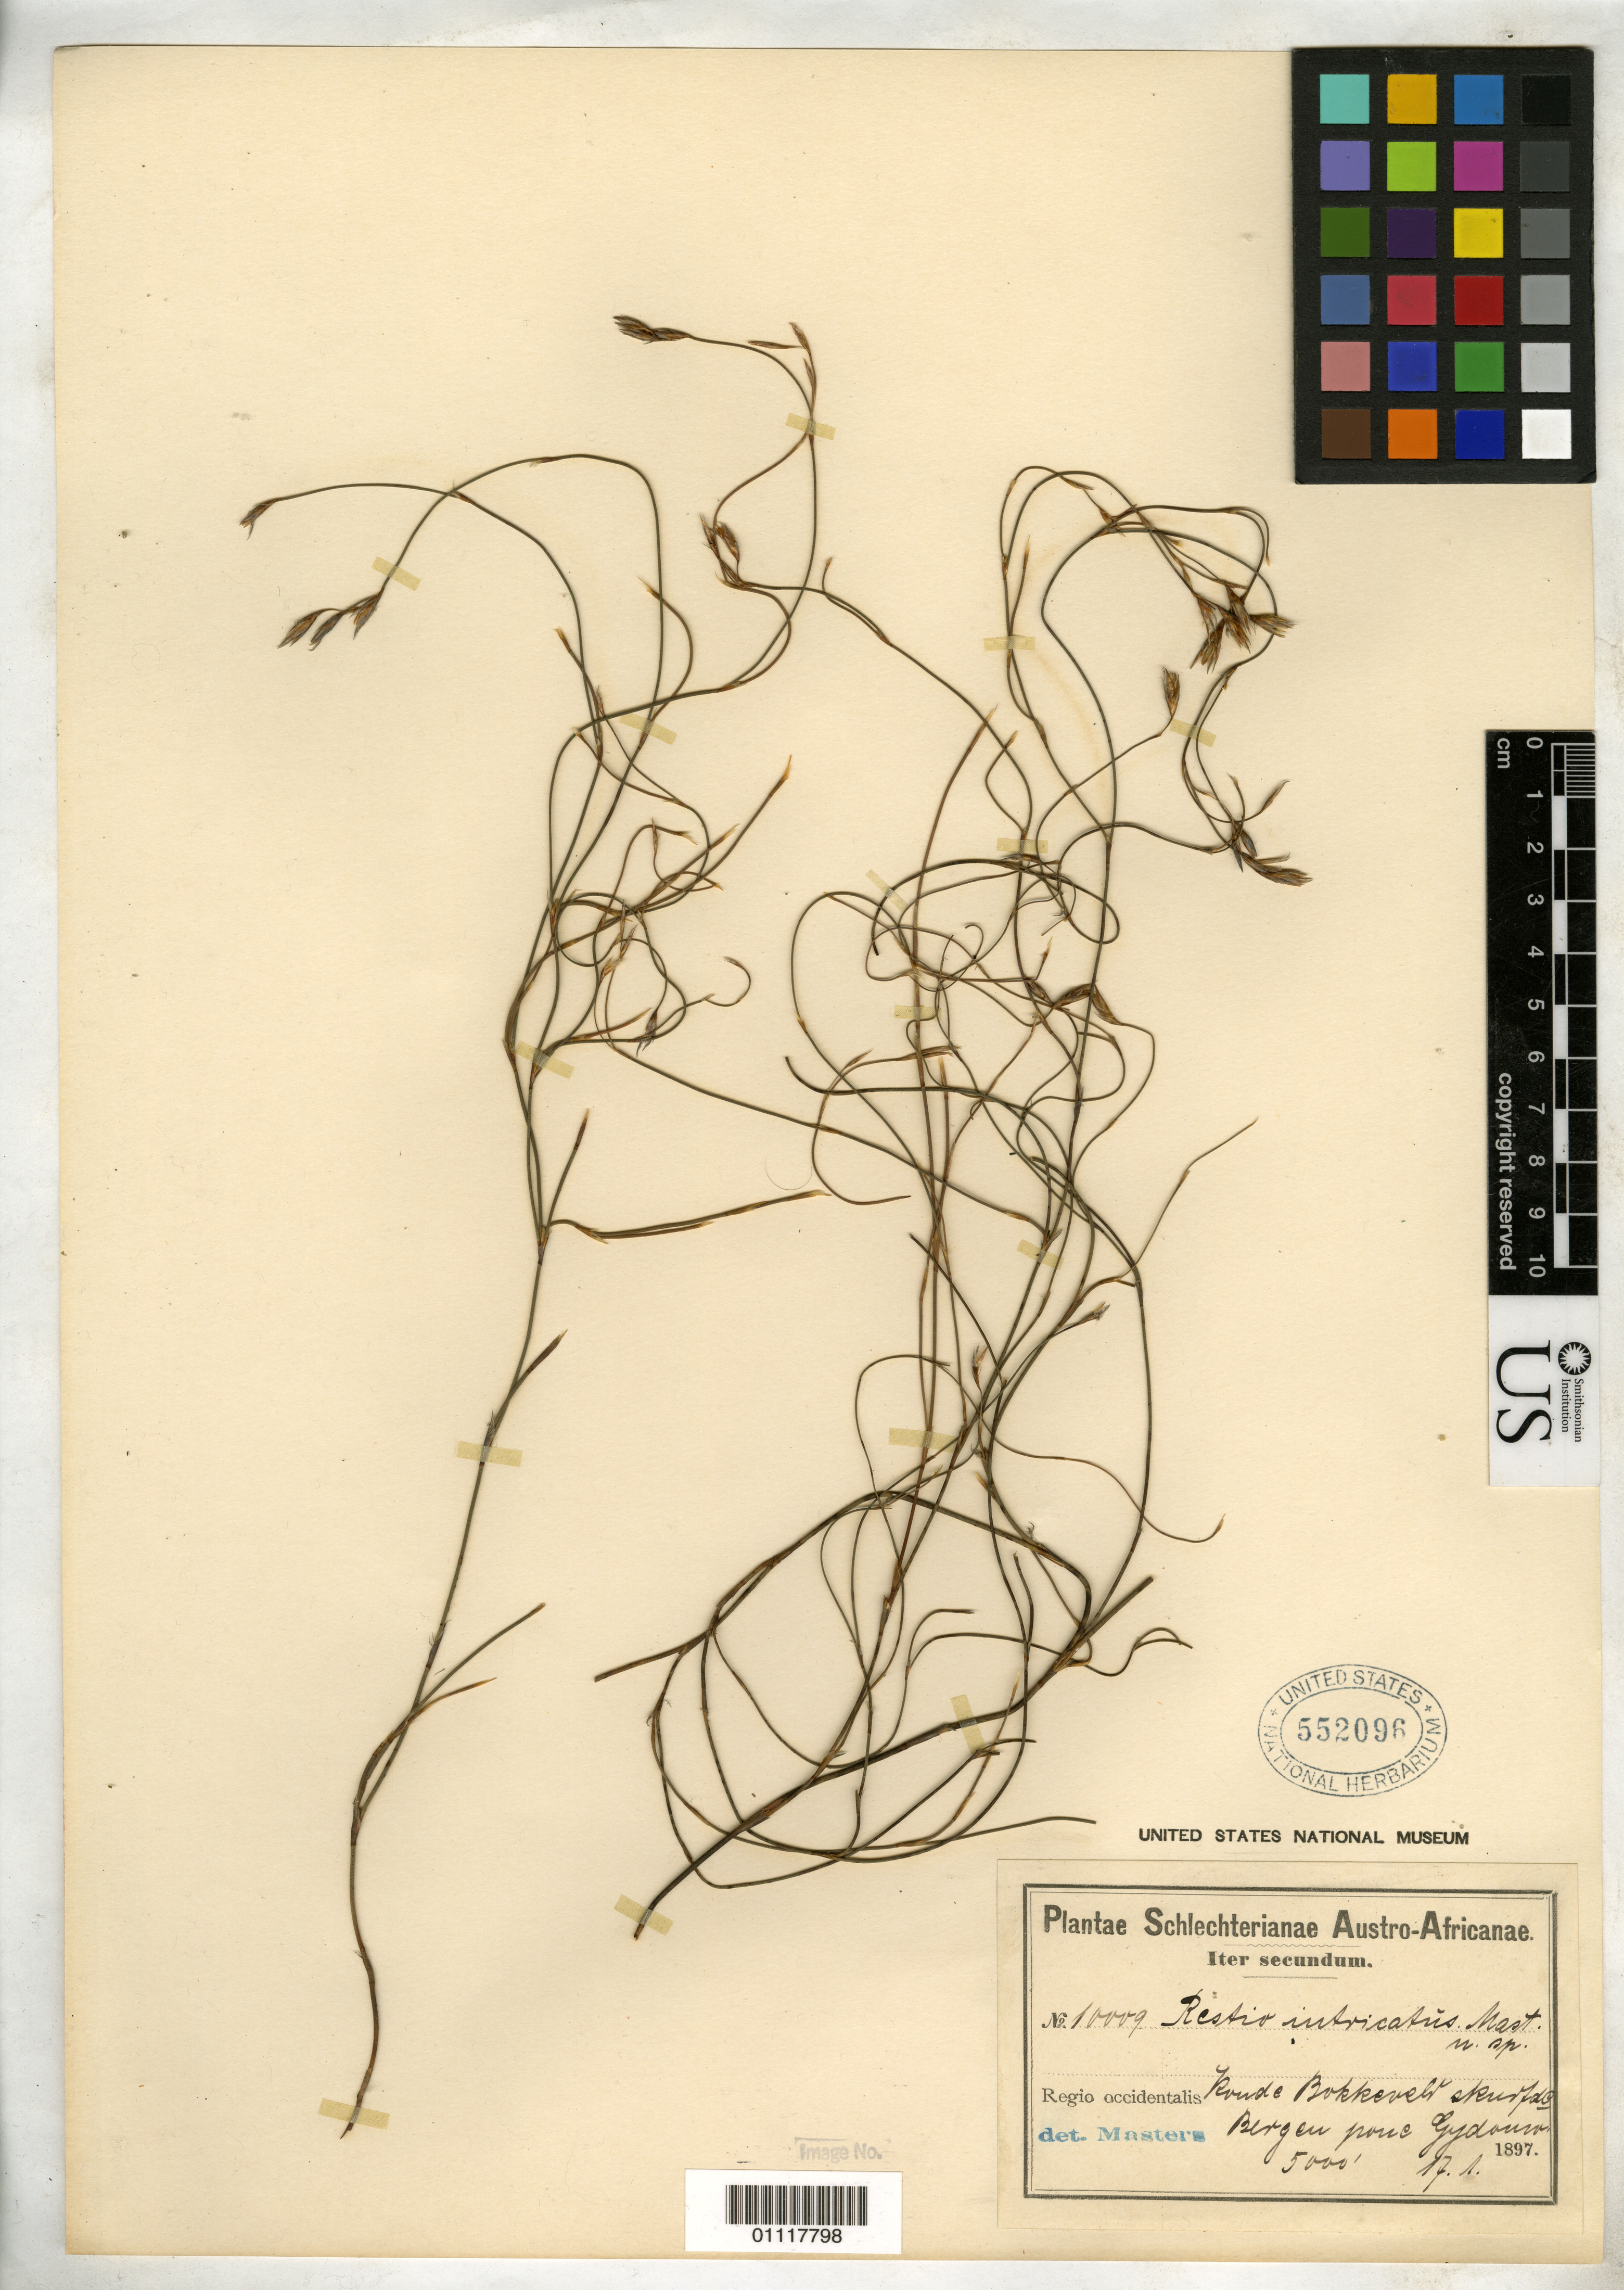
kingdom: Plantae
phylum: Tracheophyta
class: Liliopsida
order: Poales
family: Restionaceae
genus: Restio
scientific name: Restio intricatus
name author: Mast.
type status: Isotype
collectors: F. R. R. Schlechter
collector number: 10009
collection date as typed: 17 Jan 1897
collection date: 1897-01-17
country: South Africa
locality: Koude Bokkeveld, Gydow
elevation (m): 1524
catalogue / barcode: US 552096